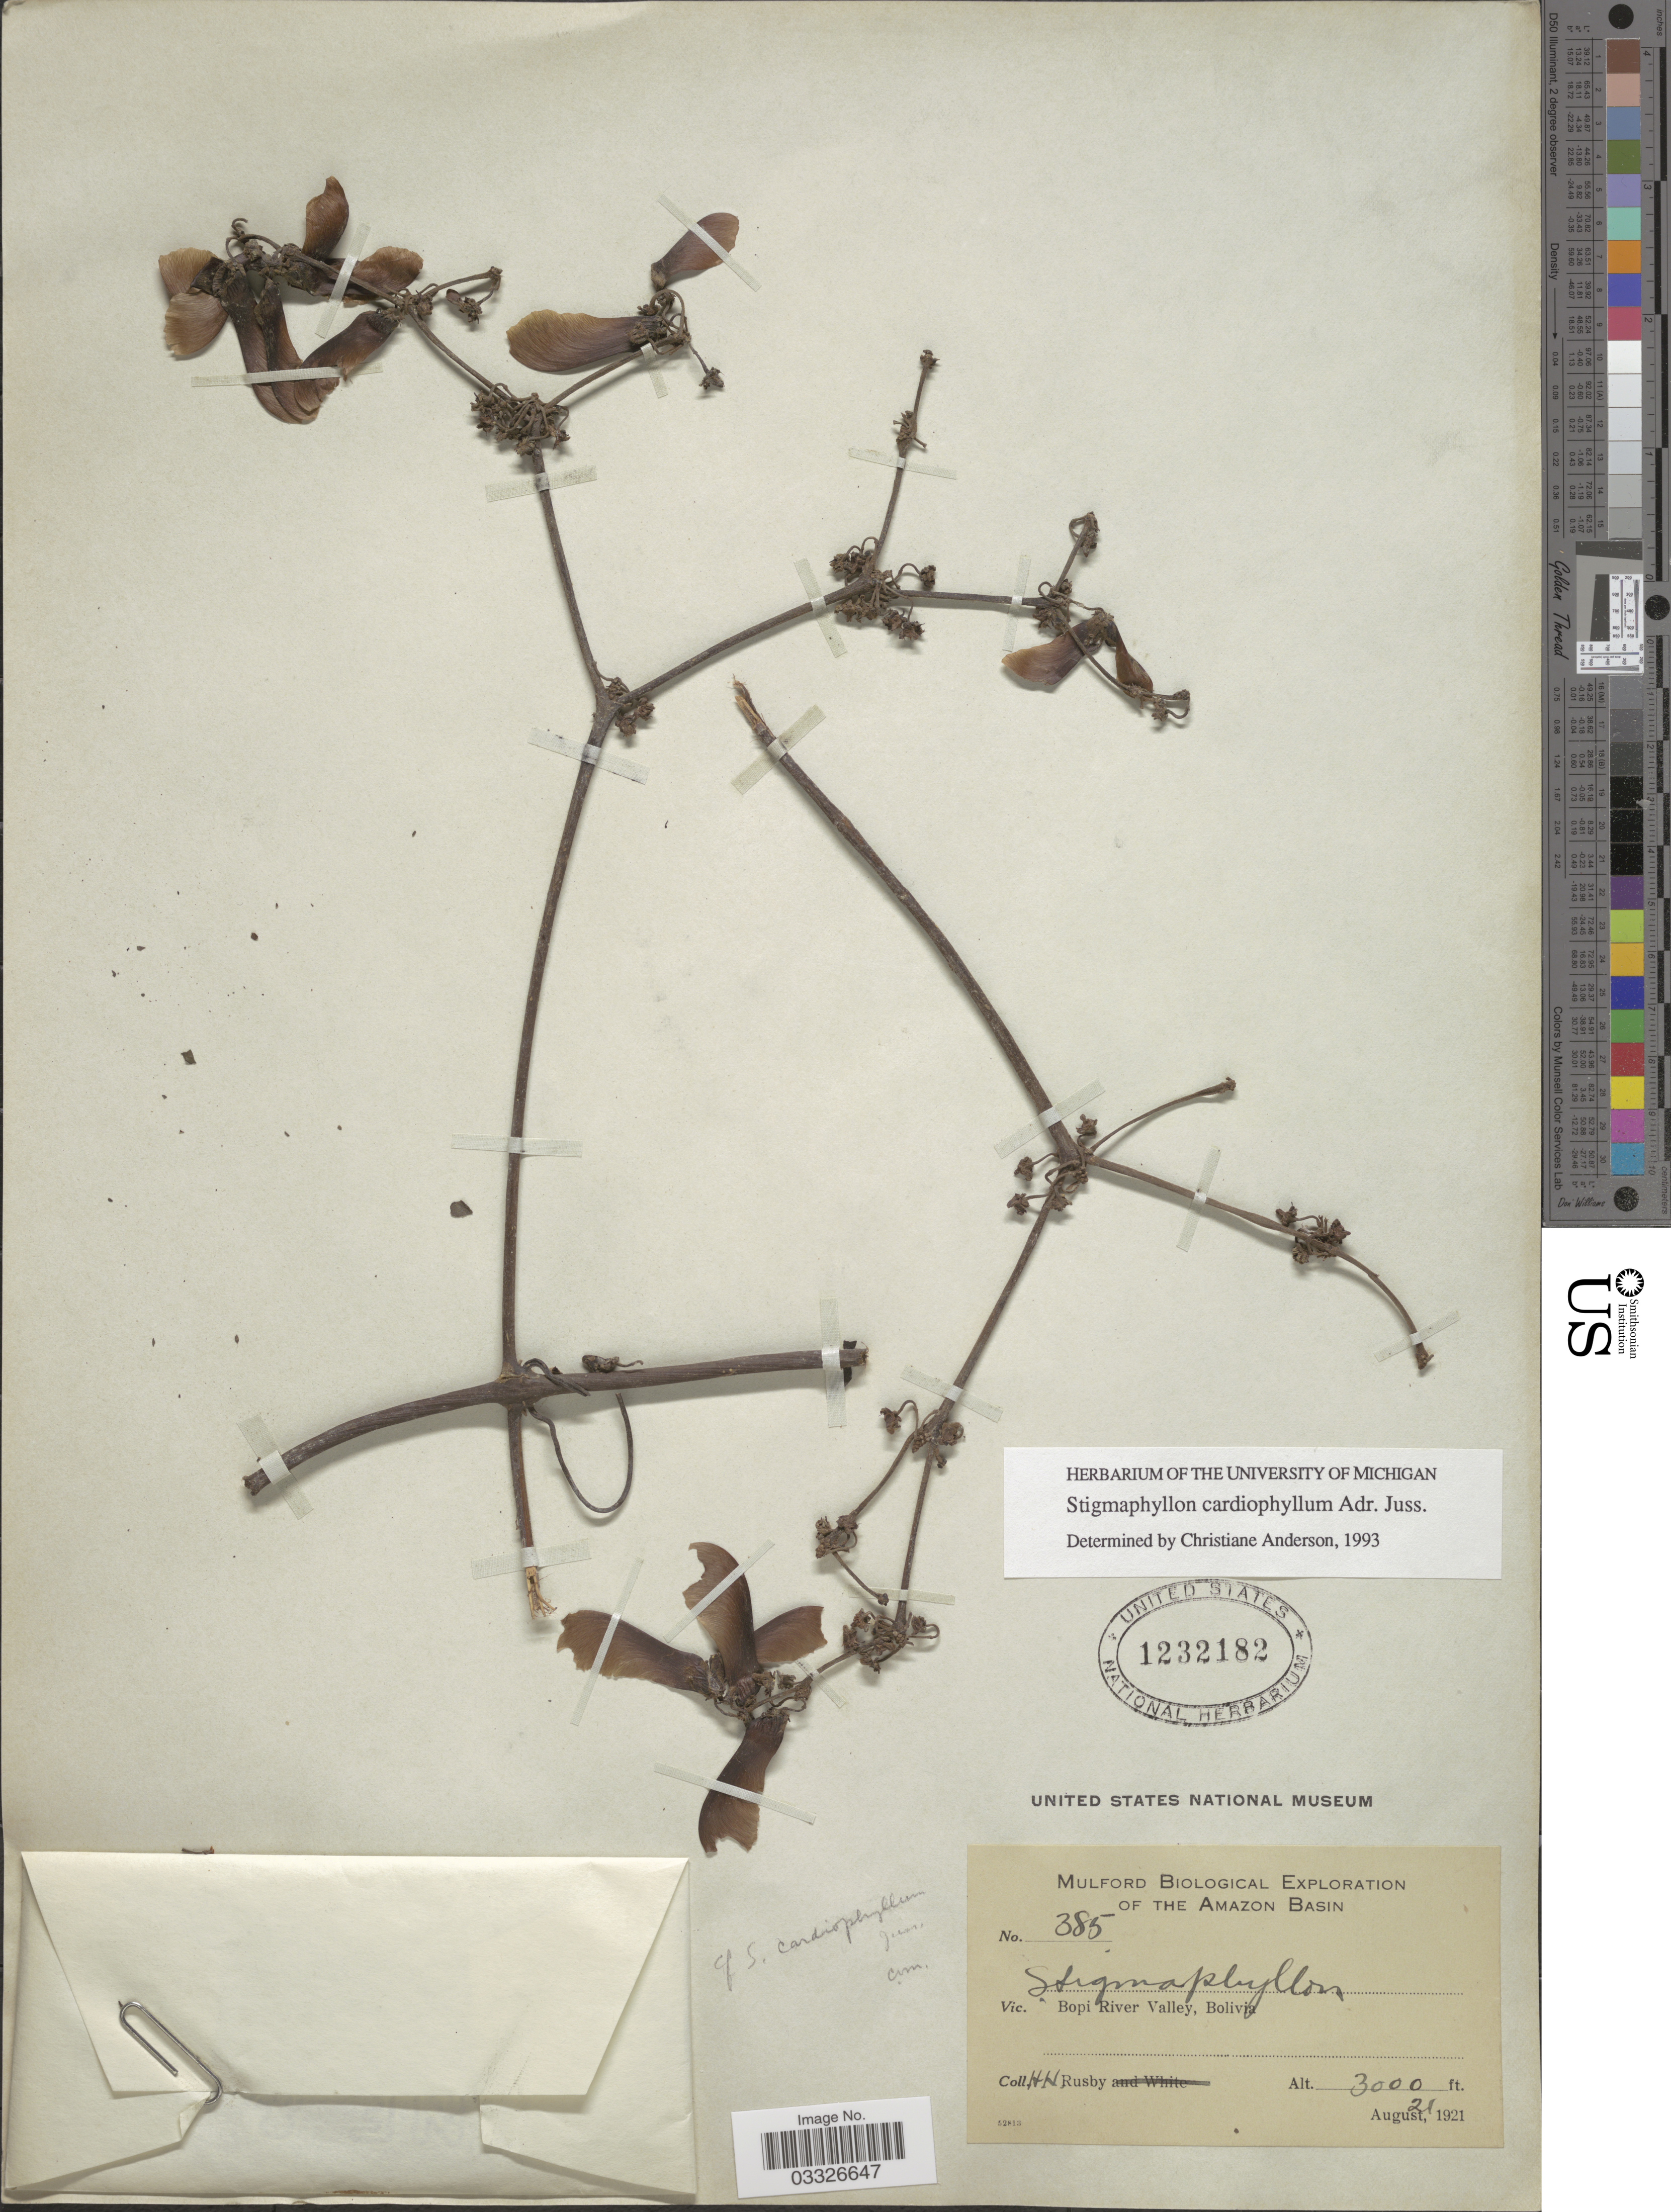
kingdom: Plantae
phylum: Tracheophyta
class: Magnoliopsida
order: Malpighiales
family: Malpighiaceae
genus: Stigmaphyllon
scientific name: Stigmaphyllon cardiophyllum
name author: A. Juss.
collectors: H. H. Rusby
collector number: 385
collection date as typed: August 21, 1921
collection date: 1921-08-21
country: Bolivia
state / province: La Paz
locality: Bopi River Valley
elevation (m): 914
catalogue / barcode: US 1232182